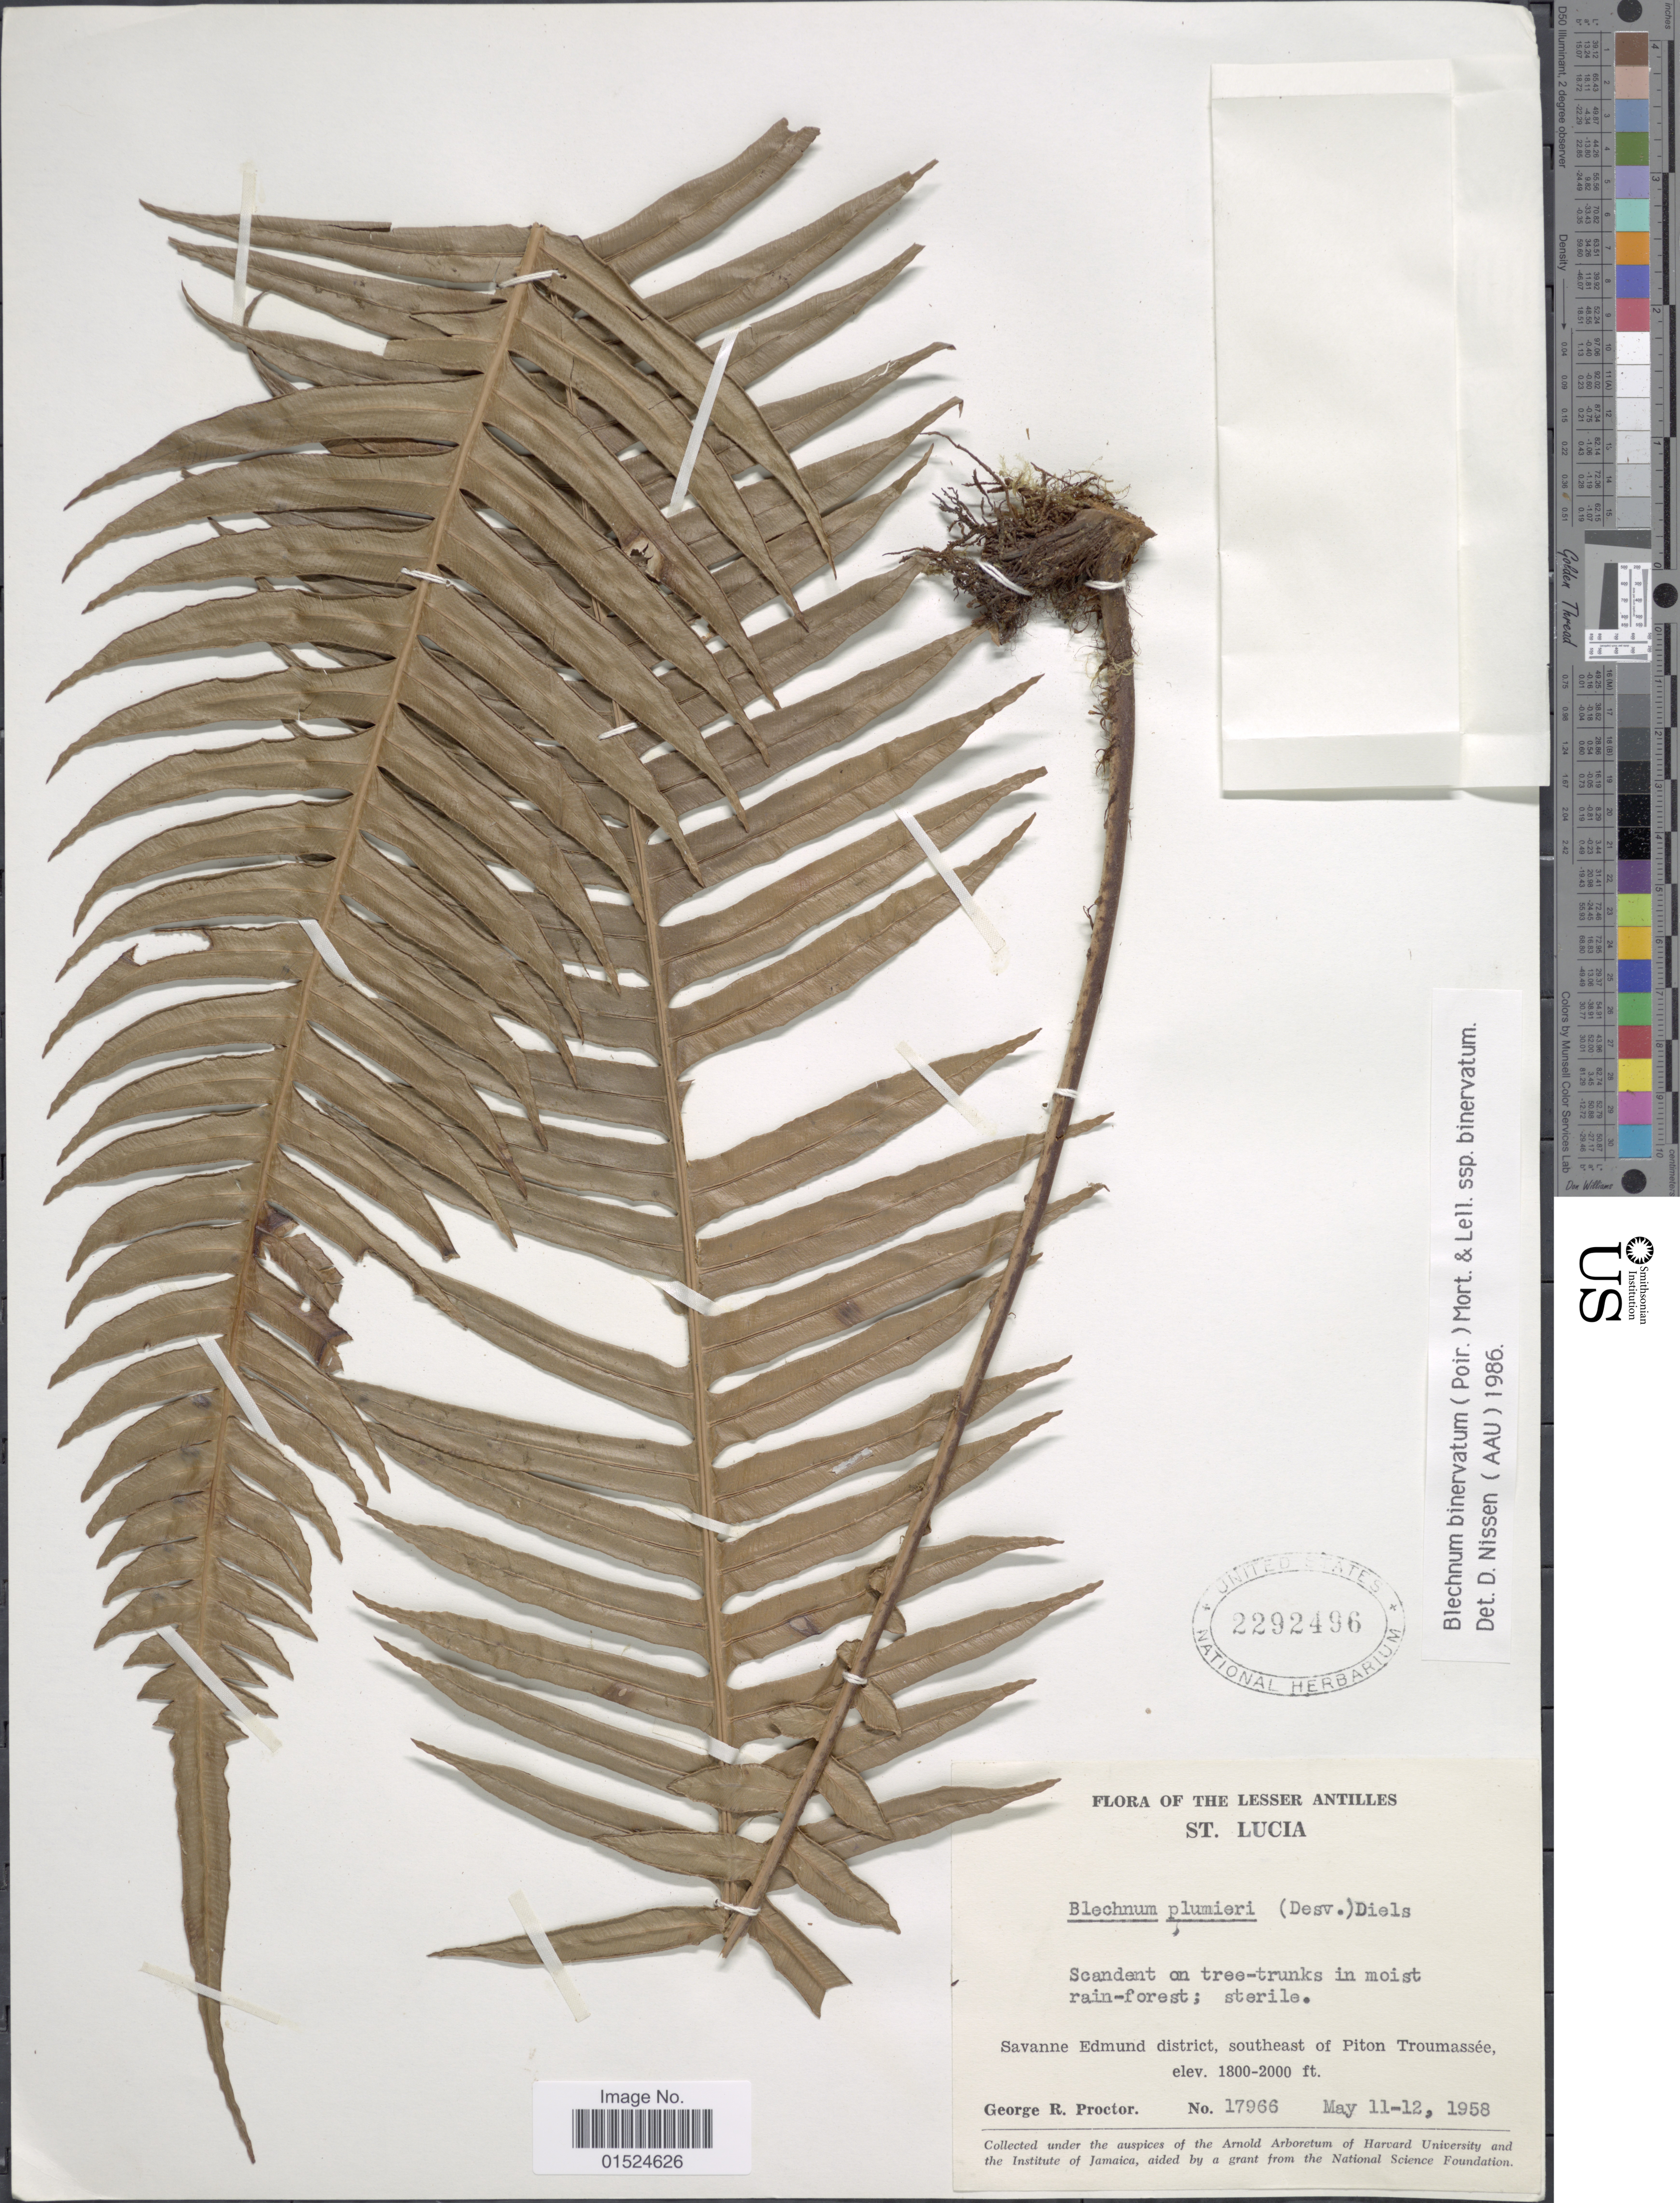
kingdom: Plantae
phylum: Tracheophyta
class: Polypodiopsida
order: Polypodiales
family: Blechnaceae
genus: Blechnum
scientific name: Blechnum binervatum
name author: (Poir.) C.V. Morton & Lellinger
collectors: G. R. Proctor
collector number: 17966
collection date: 1958-05-11/1958-05-12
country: St. Lucia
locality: The Lesser Antilles, Savanne Edmund district, southeast of Piton Troumassée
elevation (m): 549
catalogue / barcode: US 2292496